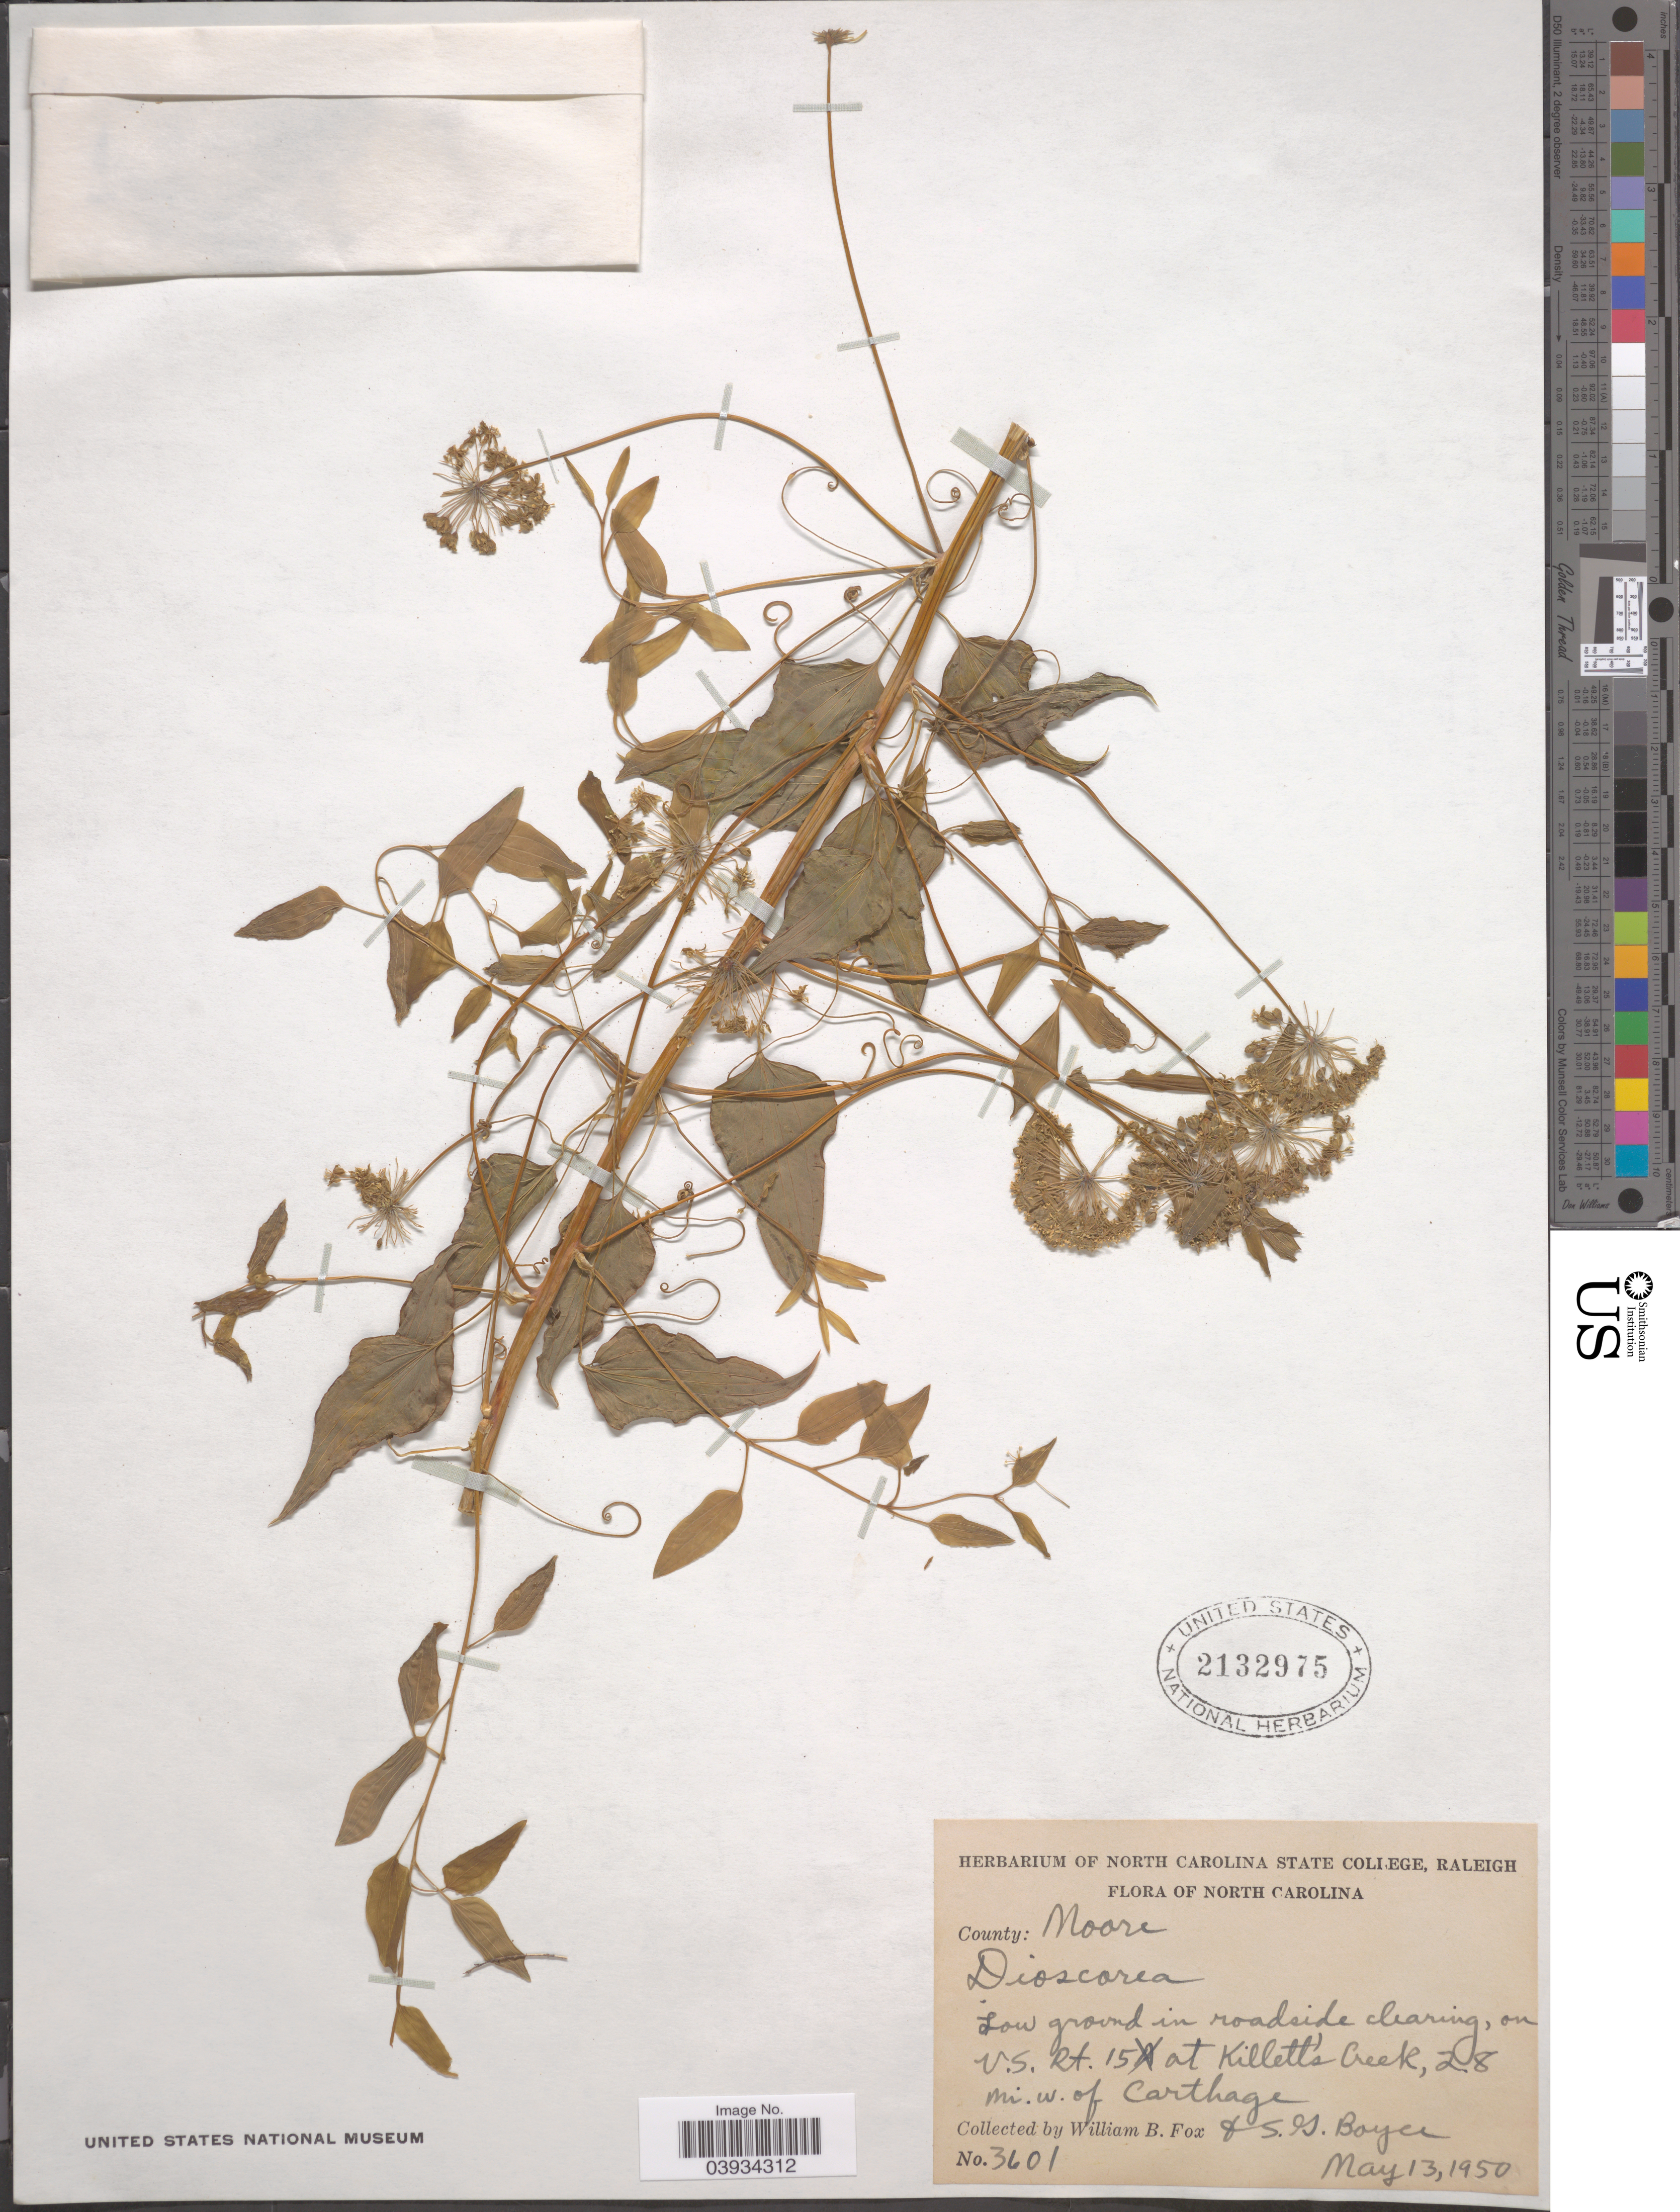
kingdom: Plantae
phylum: Tracheophyta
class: Liliopsida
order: Dioscoreales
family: Dioscoreaceae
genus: Dioscorea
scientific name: Dioscorea sp.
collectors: W. B. Fox & S. Boyce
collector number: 3601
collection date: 1950-05-13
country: United States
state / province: North Carolina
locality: County: Moore. Low ground in roadside clearing, on V.S. Rt. 15 at Killett's Creek, 2.8 mi. w. of Carthage.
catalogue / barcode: US 2132975